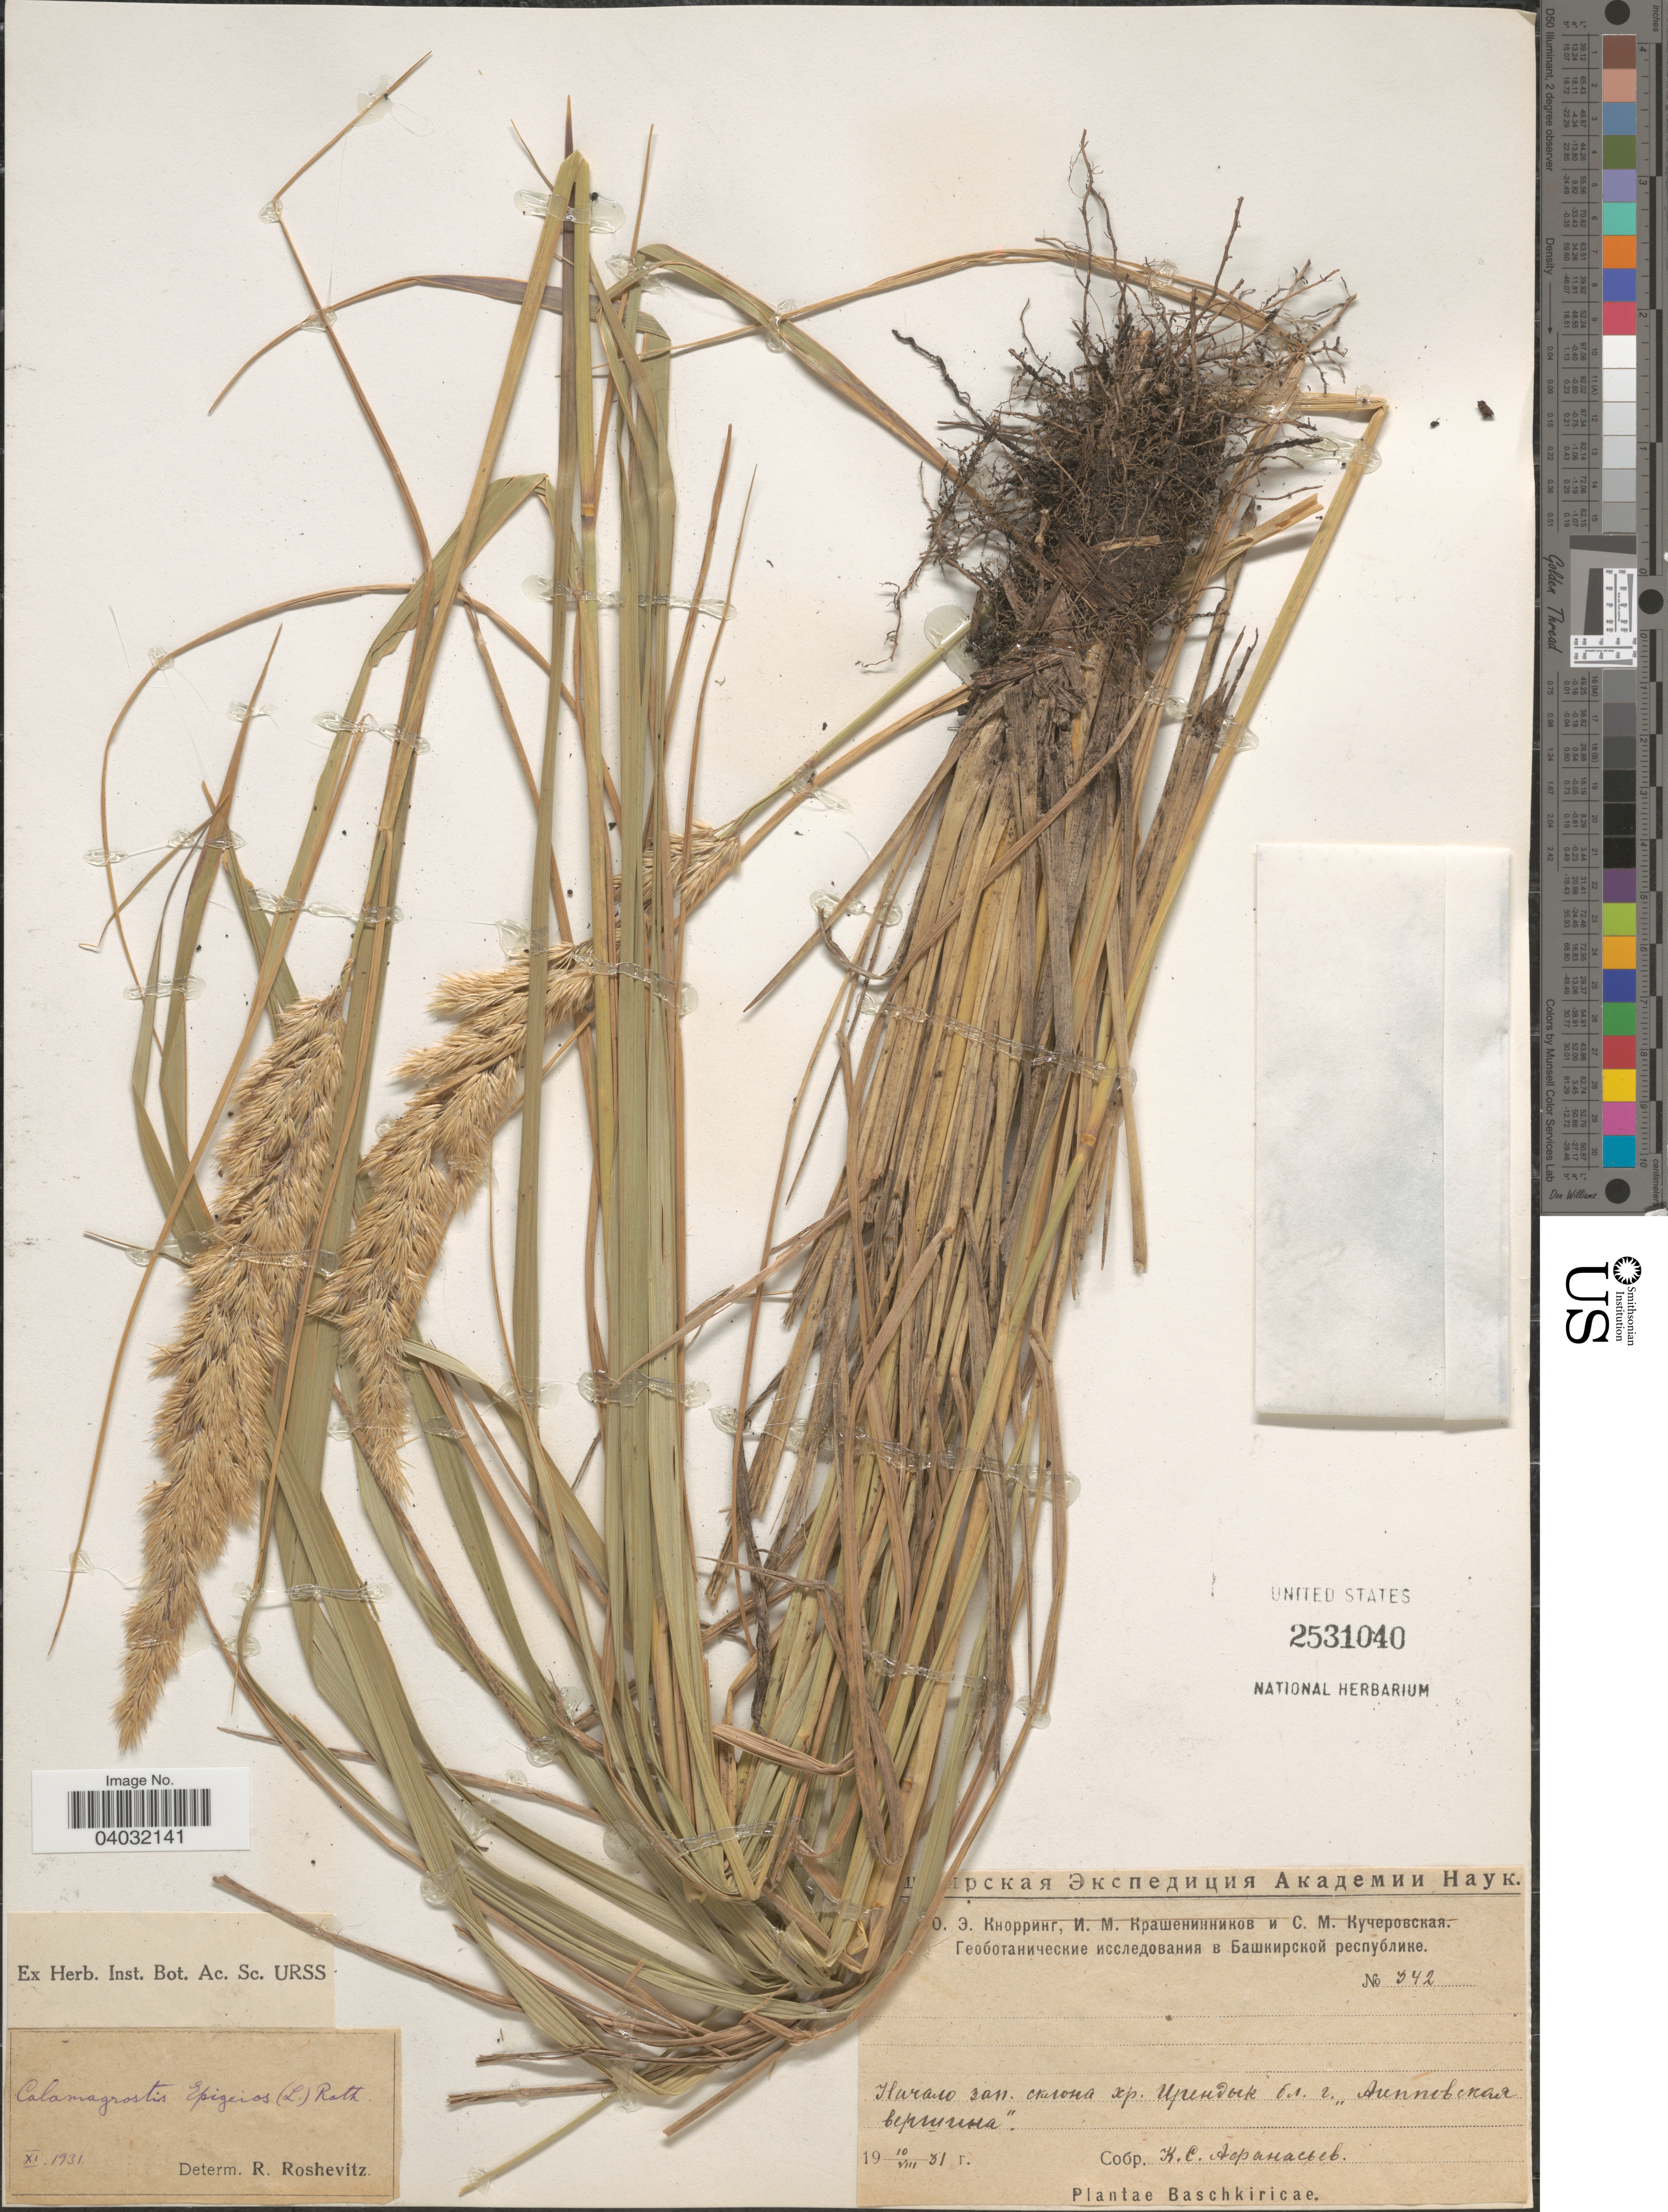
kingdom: Plantae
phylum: Tracheophyta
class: Liliopsida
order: Poales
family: Poaceae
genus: Calamagrostis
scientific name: Calamagrostis epigeios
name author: (L.) Roth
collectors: K. Afanasev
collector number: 342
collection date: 1981-08-10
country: Russian Federation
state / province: Bashkortostan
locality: West slope of Irendyk Mts.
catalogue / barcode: US 2531040